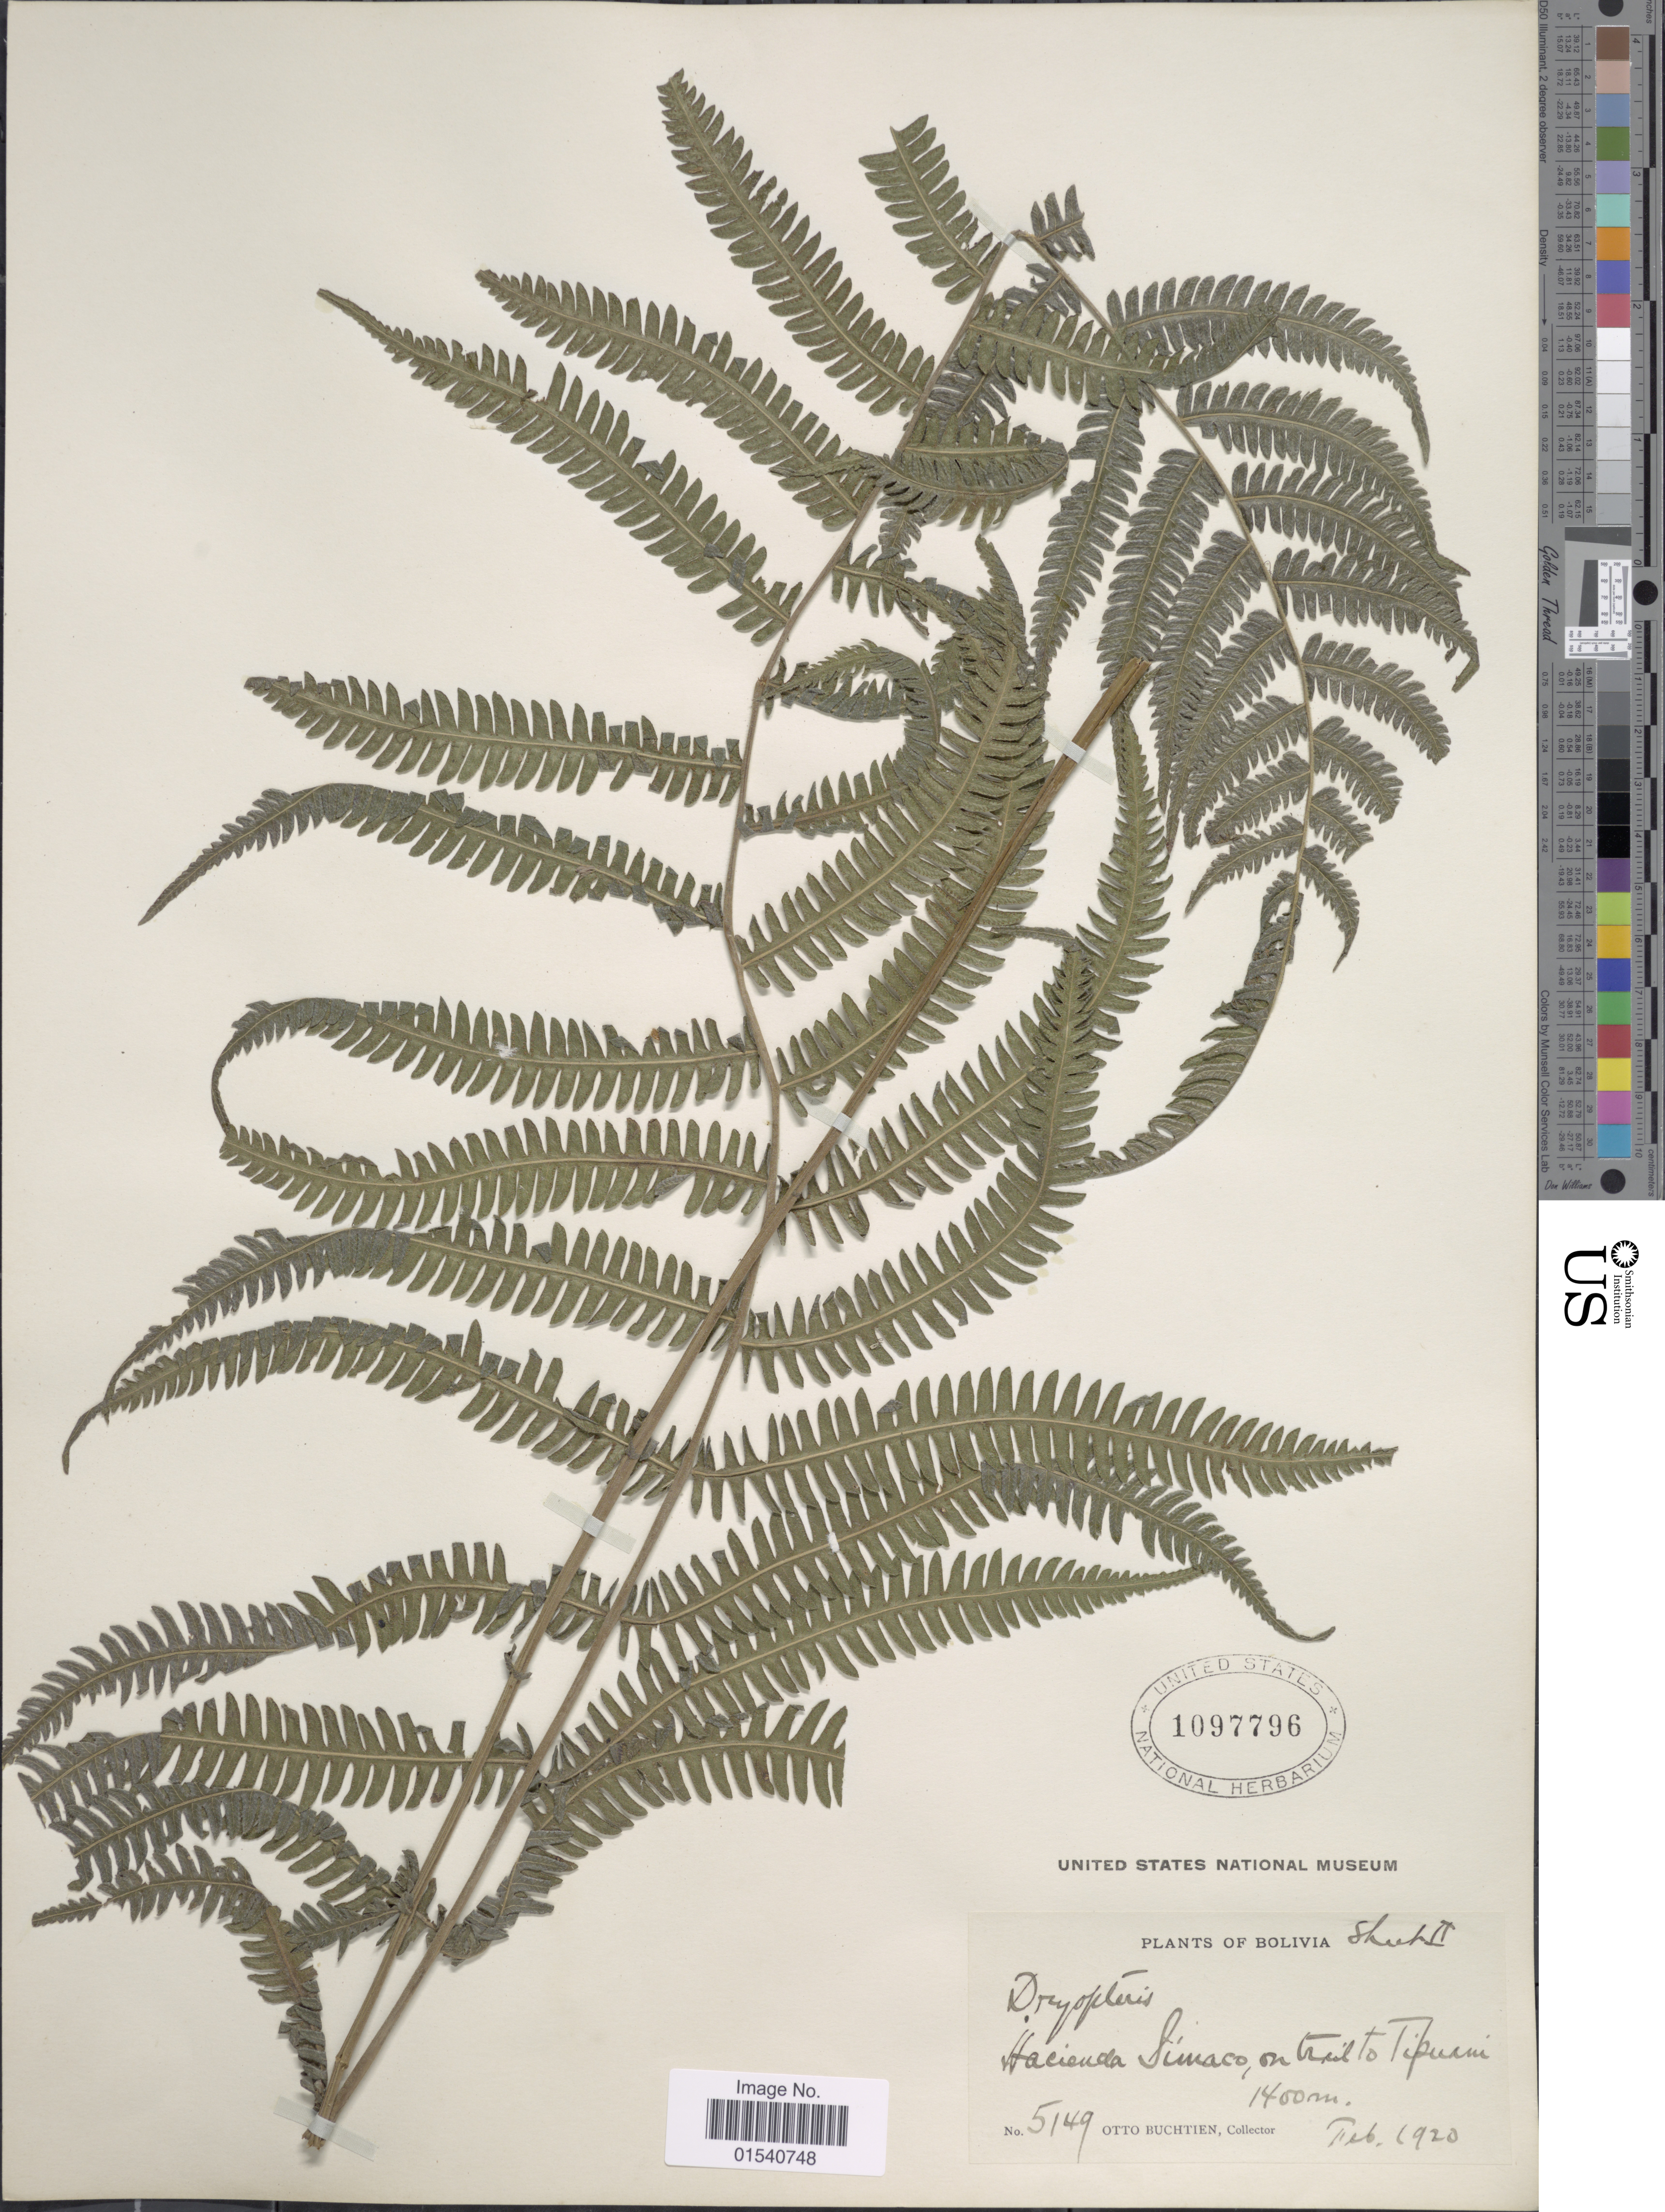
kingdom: Plantae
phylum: Tracheophyta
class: Polypodiopsida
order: Polypodiales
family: Thelypteridaceae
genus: Amauropelta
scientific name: Amauropelta rivulariformis (Rosenst.) comb. nov., ined 2015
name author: (Rosenst.)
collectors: O. Buchtien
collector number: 5149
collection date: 1920-02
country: Bolivia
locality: Hacienda Simaco, on trail to Tipuani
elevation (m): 1400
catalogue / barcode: US 1097796